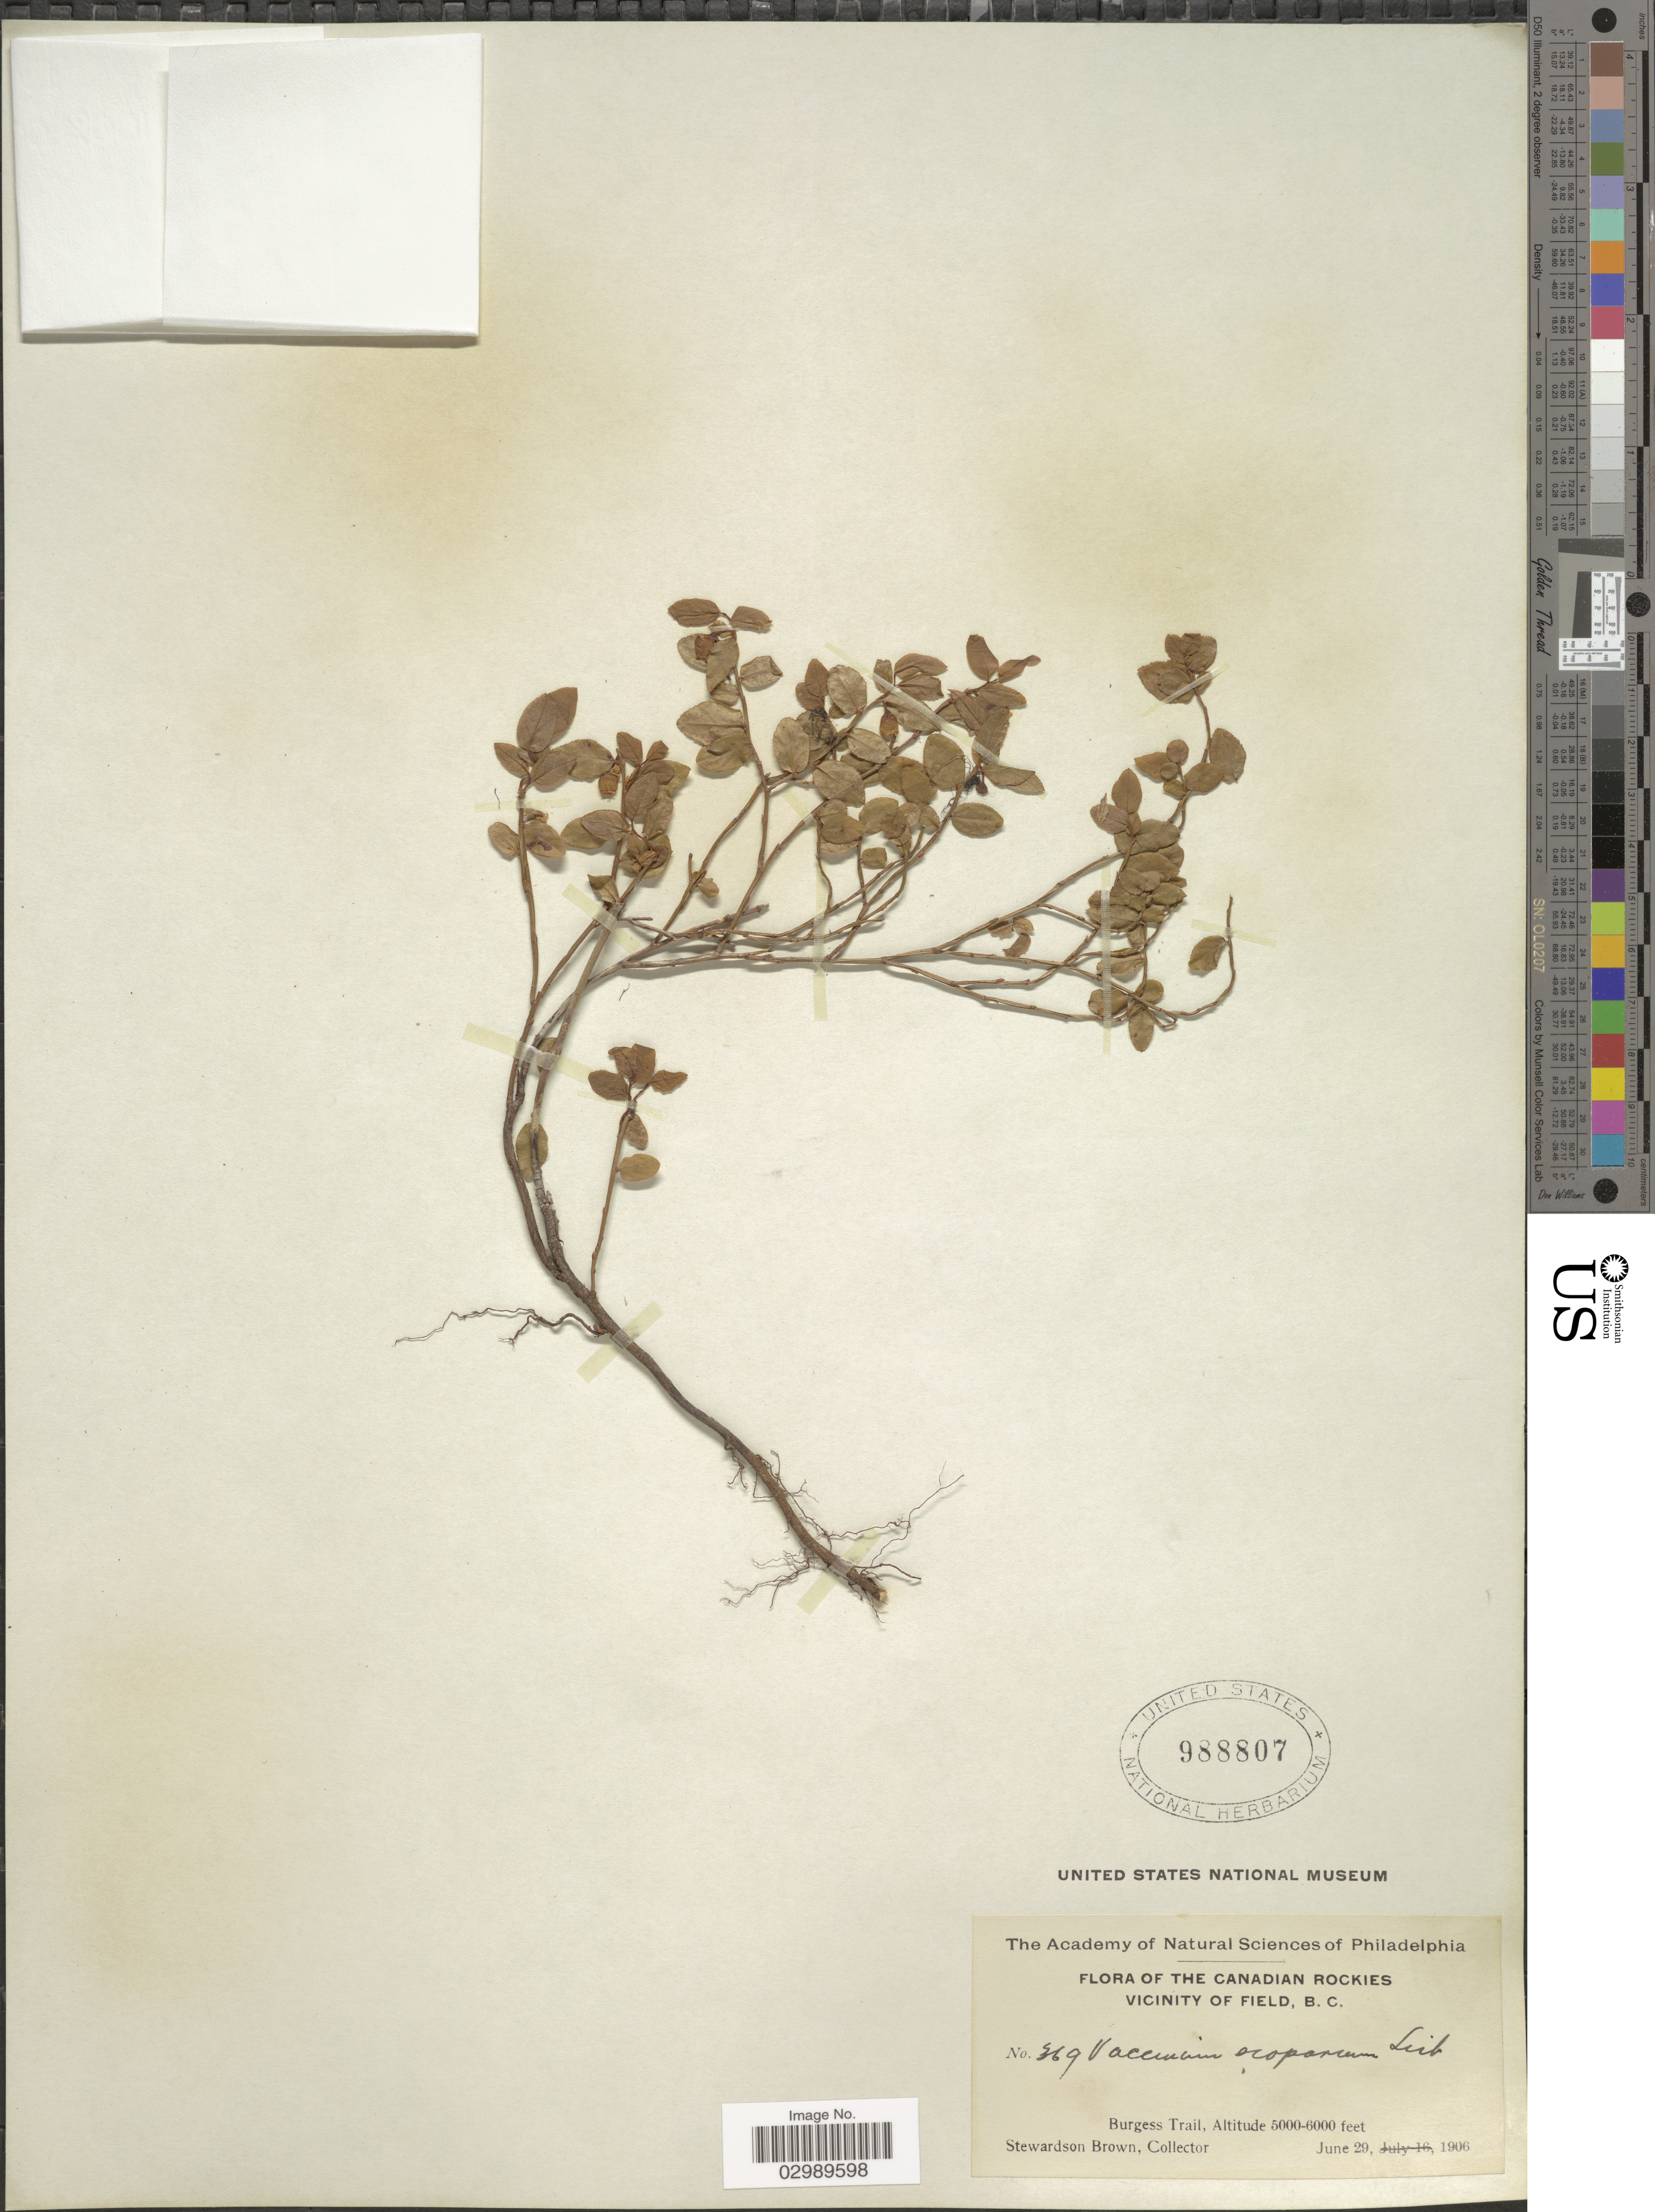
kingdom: Plantae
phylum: Tracheophyta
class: Magnoliopsida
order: Ericales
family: Ericaceae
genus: Vaccinium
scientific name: Vaccinium scoparium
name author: Leiberg ex Coville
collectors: S. Brown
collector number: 369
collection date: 1906-06-29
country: Canada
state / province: British Columbia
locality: The Canadian Rockies, Vicinity of Field, Burgess Trail.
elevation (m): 1524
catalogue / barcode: US 988807